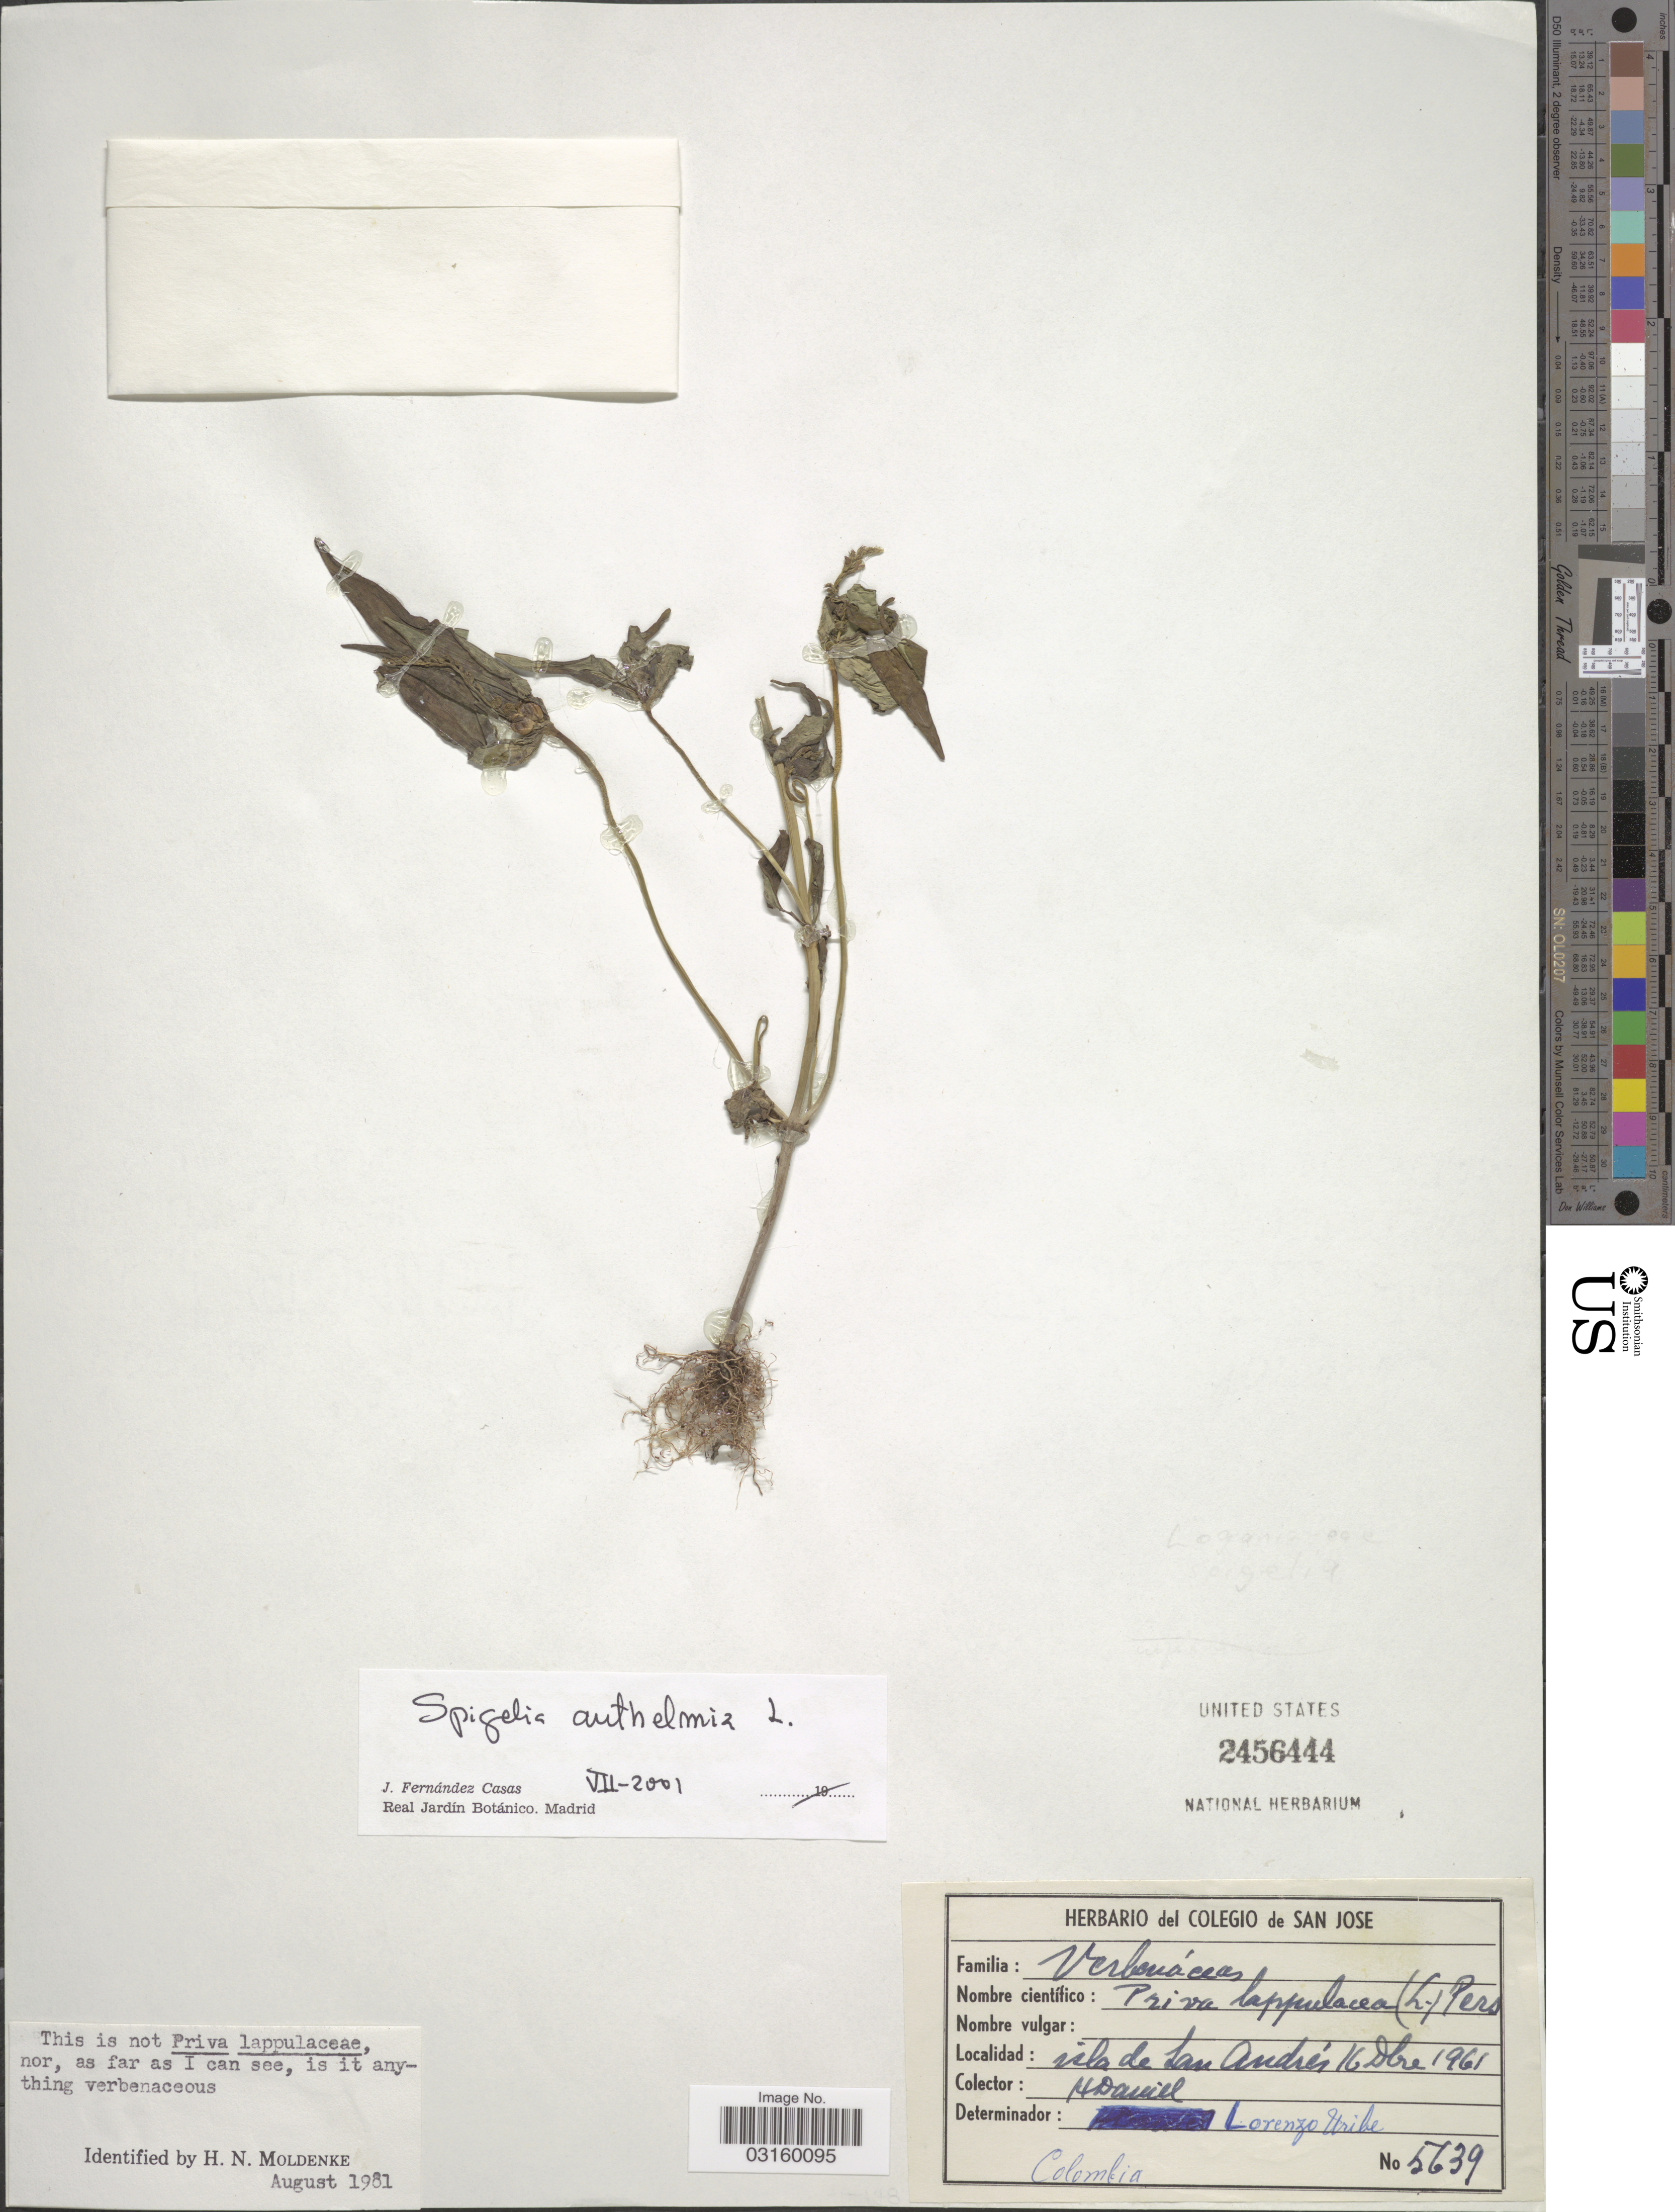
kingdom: Plantae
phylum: Tracheophyta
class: Magnoliopsida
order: Gentianales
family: Loganiaceae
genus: Spigelia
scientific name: Spigelia anthelmia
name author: L.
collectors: H. Daniel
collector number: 5639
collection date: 1961-12-16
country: Colombia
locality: Isla de San Andrés.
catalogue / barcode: US 2456444